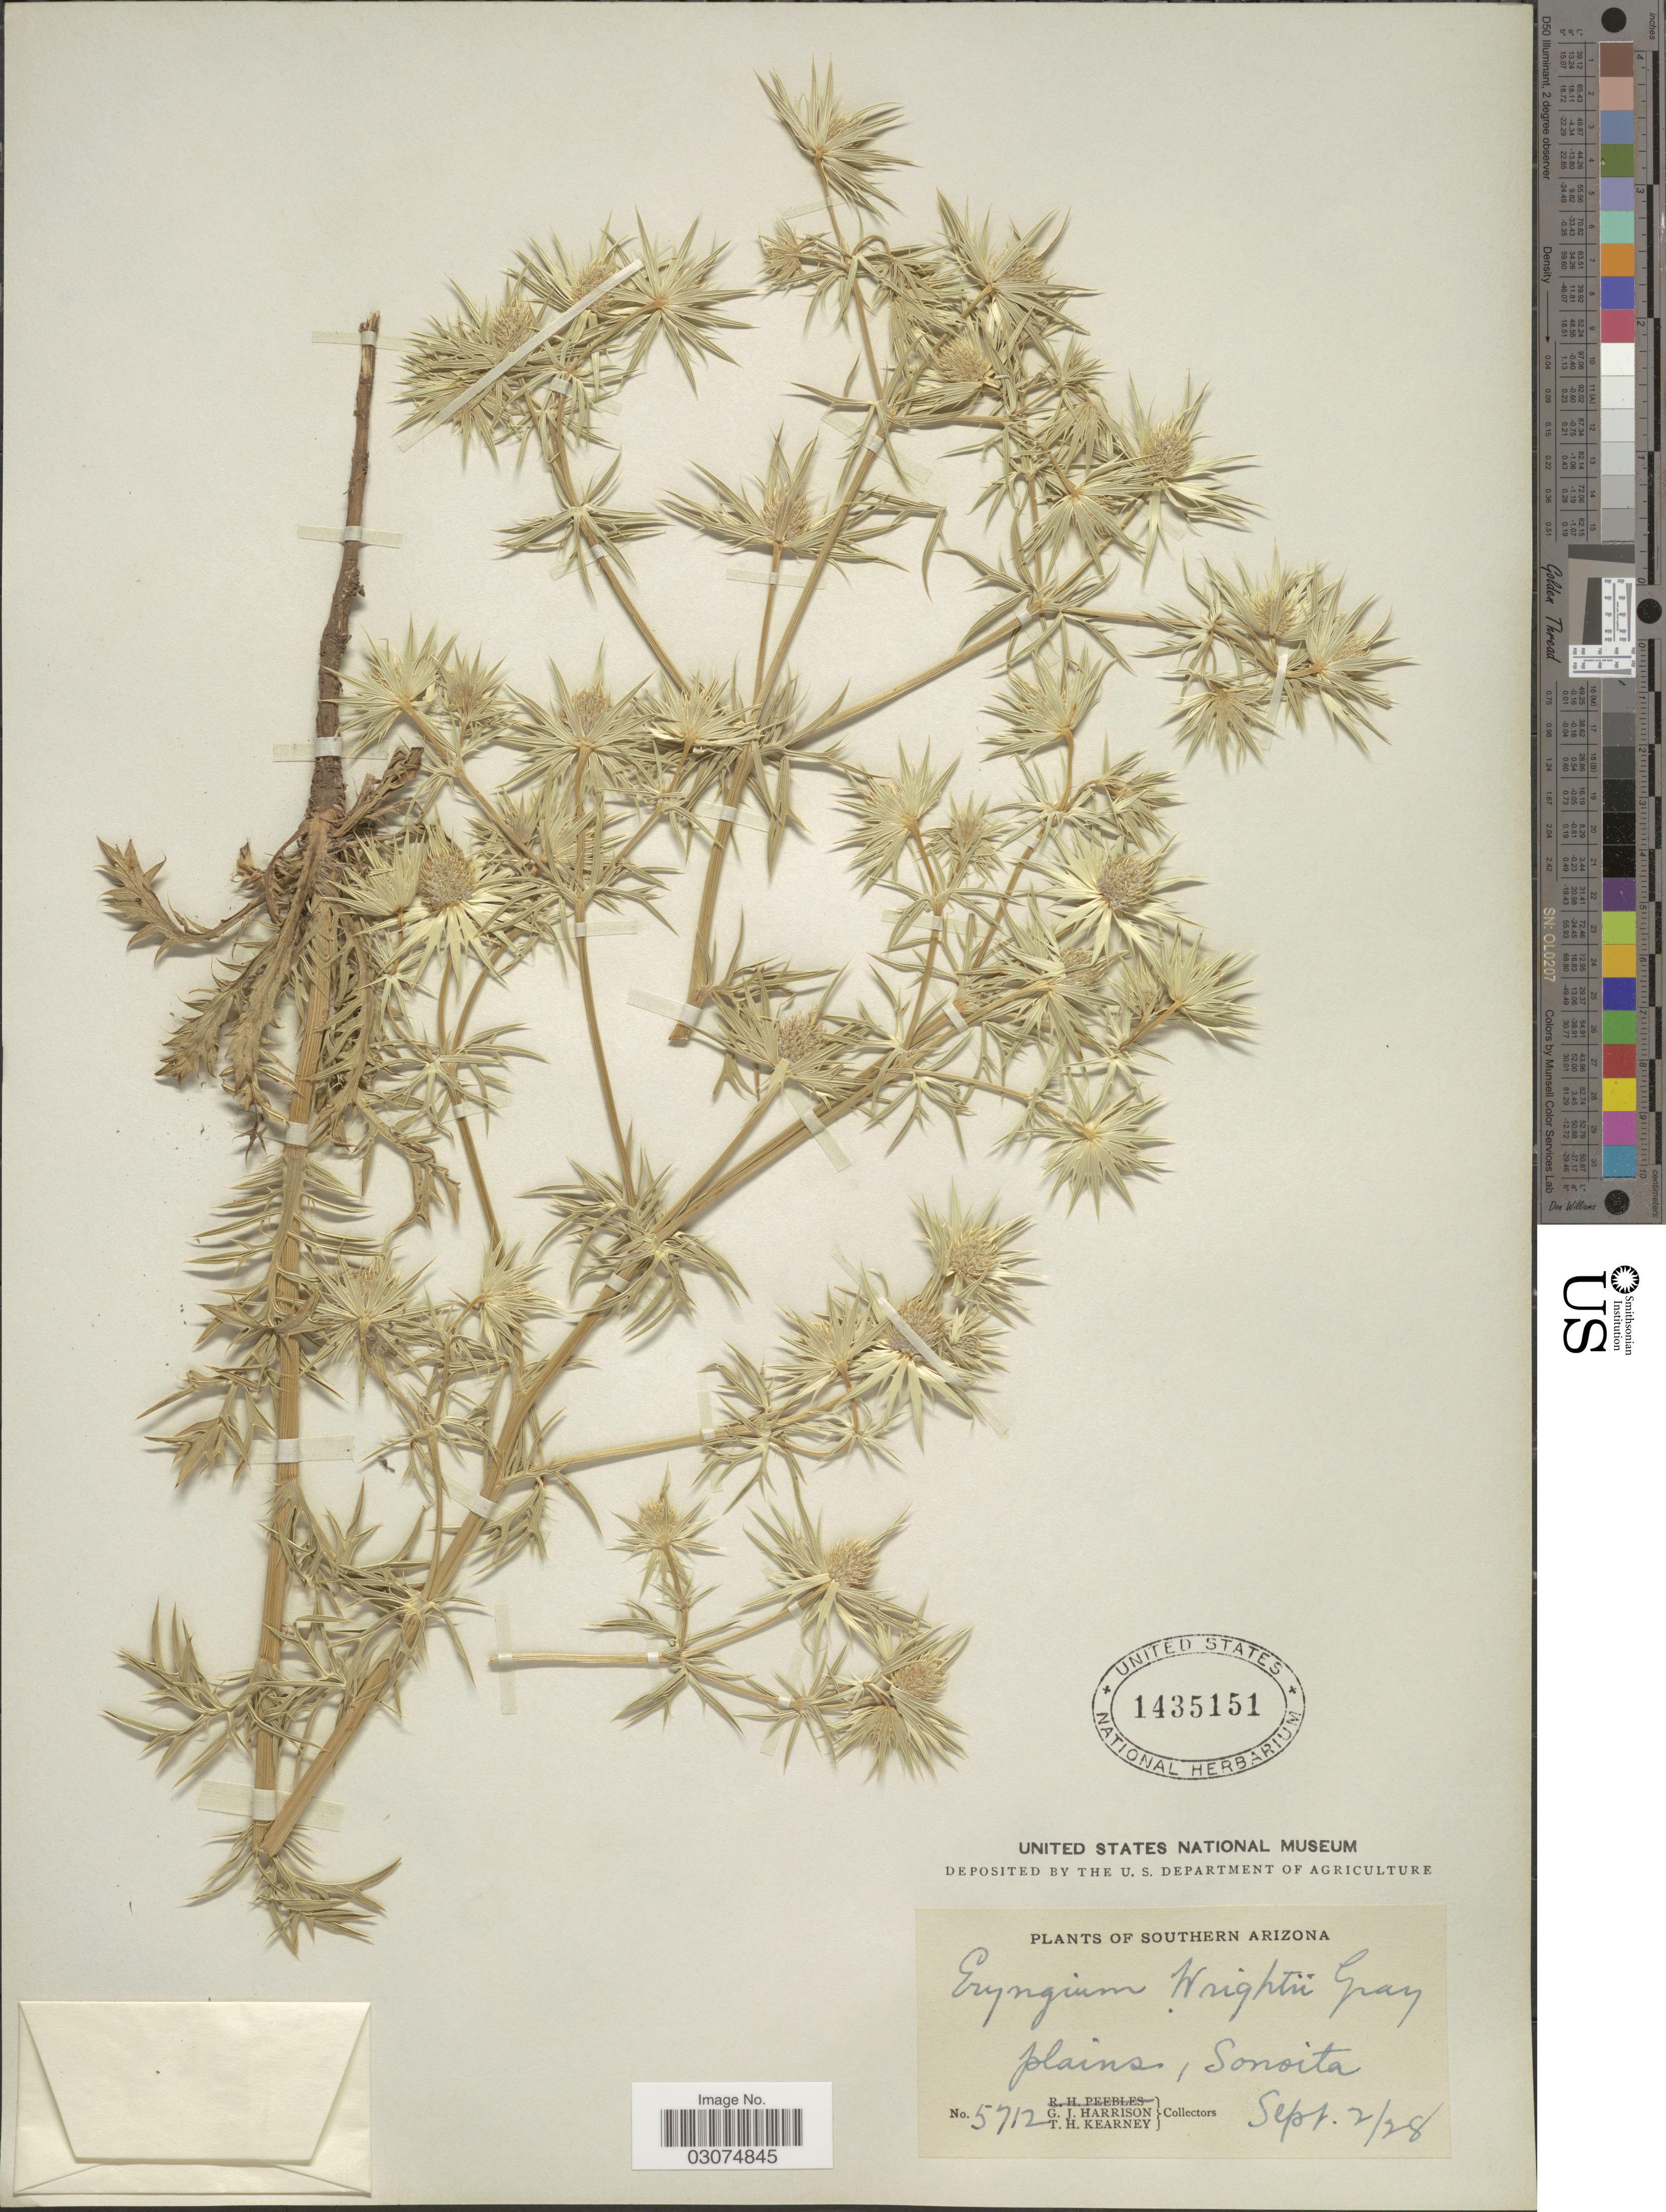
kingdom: Plantae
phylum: Tracheophyta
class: Magnoliopsida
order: Apiales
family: Apiaceae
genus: Eryngium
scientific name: Eryngium heterophyllum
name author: Engelm.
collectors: G. J. Harrison & T. H. Kearney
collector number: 5712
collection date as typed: Transcribed d/m/y: 2/9/28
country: United States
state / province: Arizona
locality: Southern Arizona. Plains, Sonoita.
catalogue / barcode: US 1435151